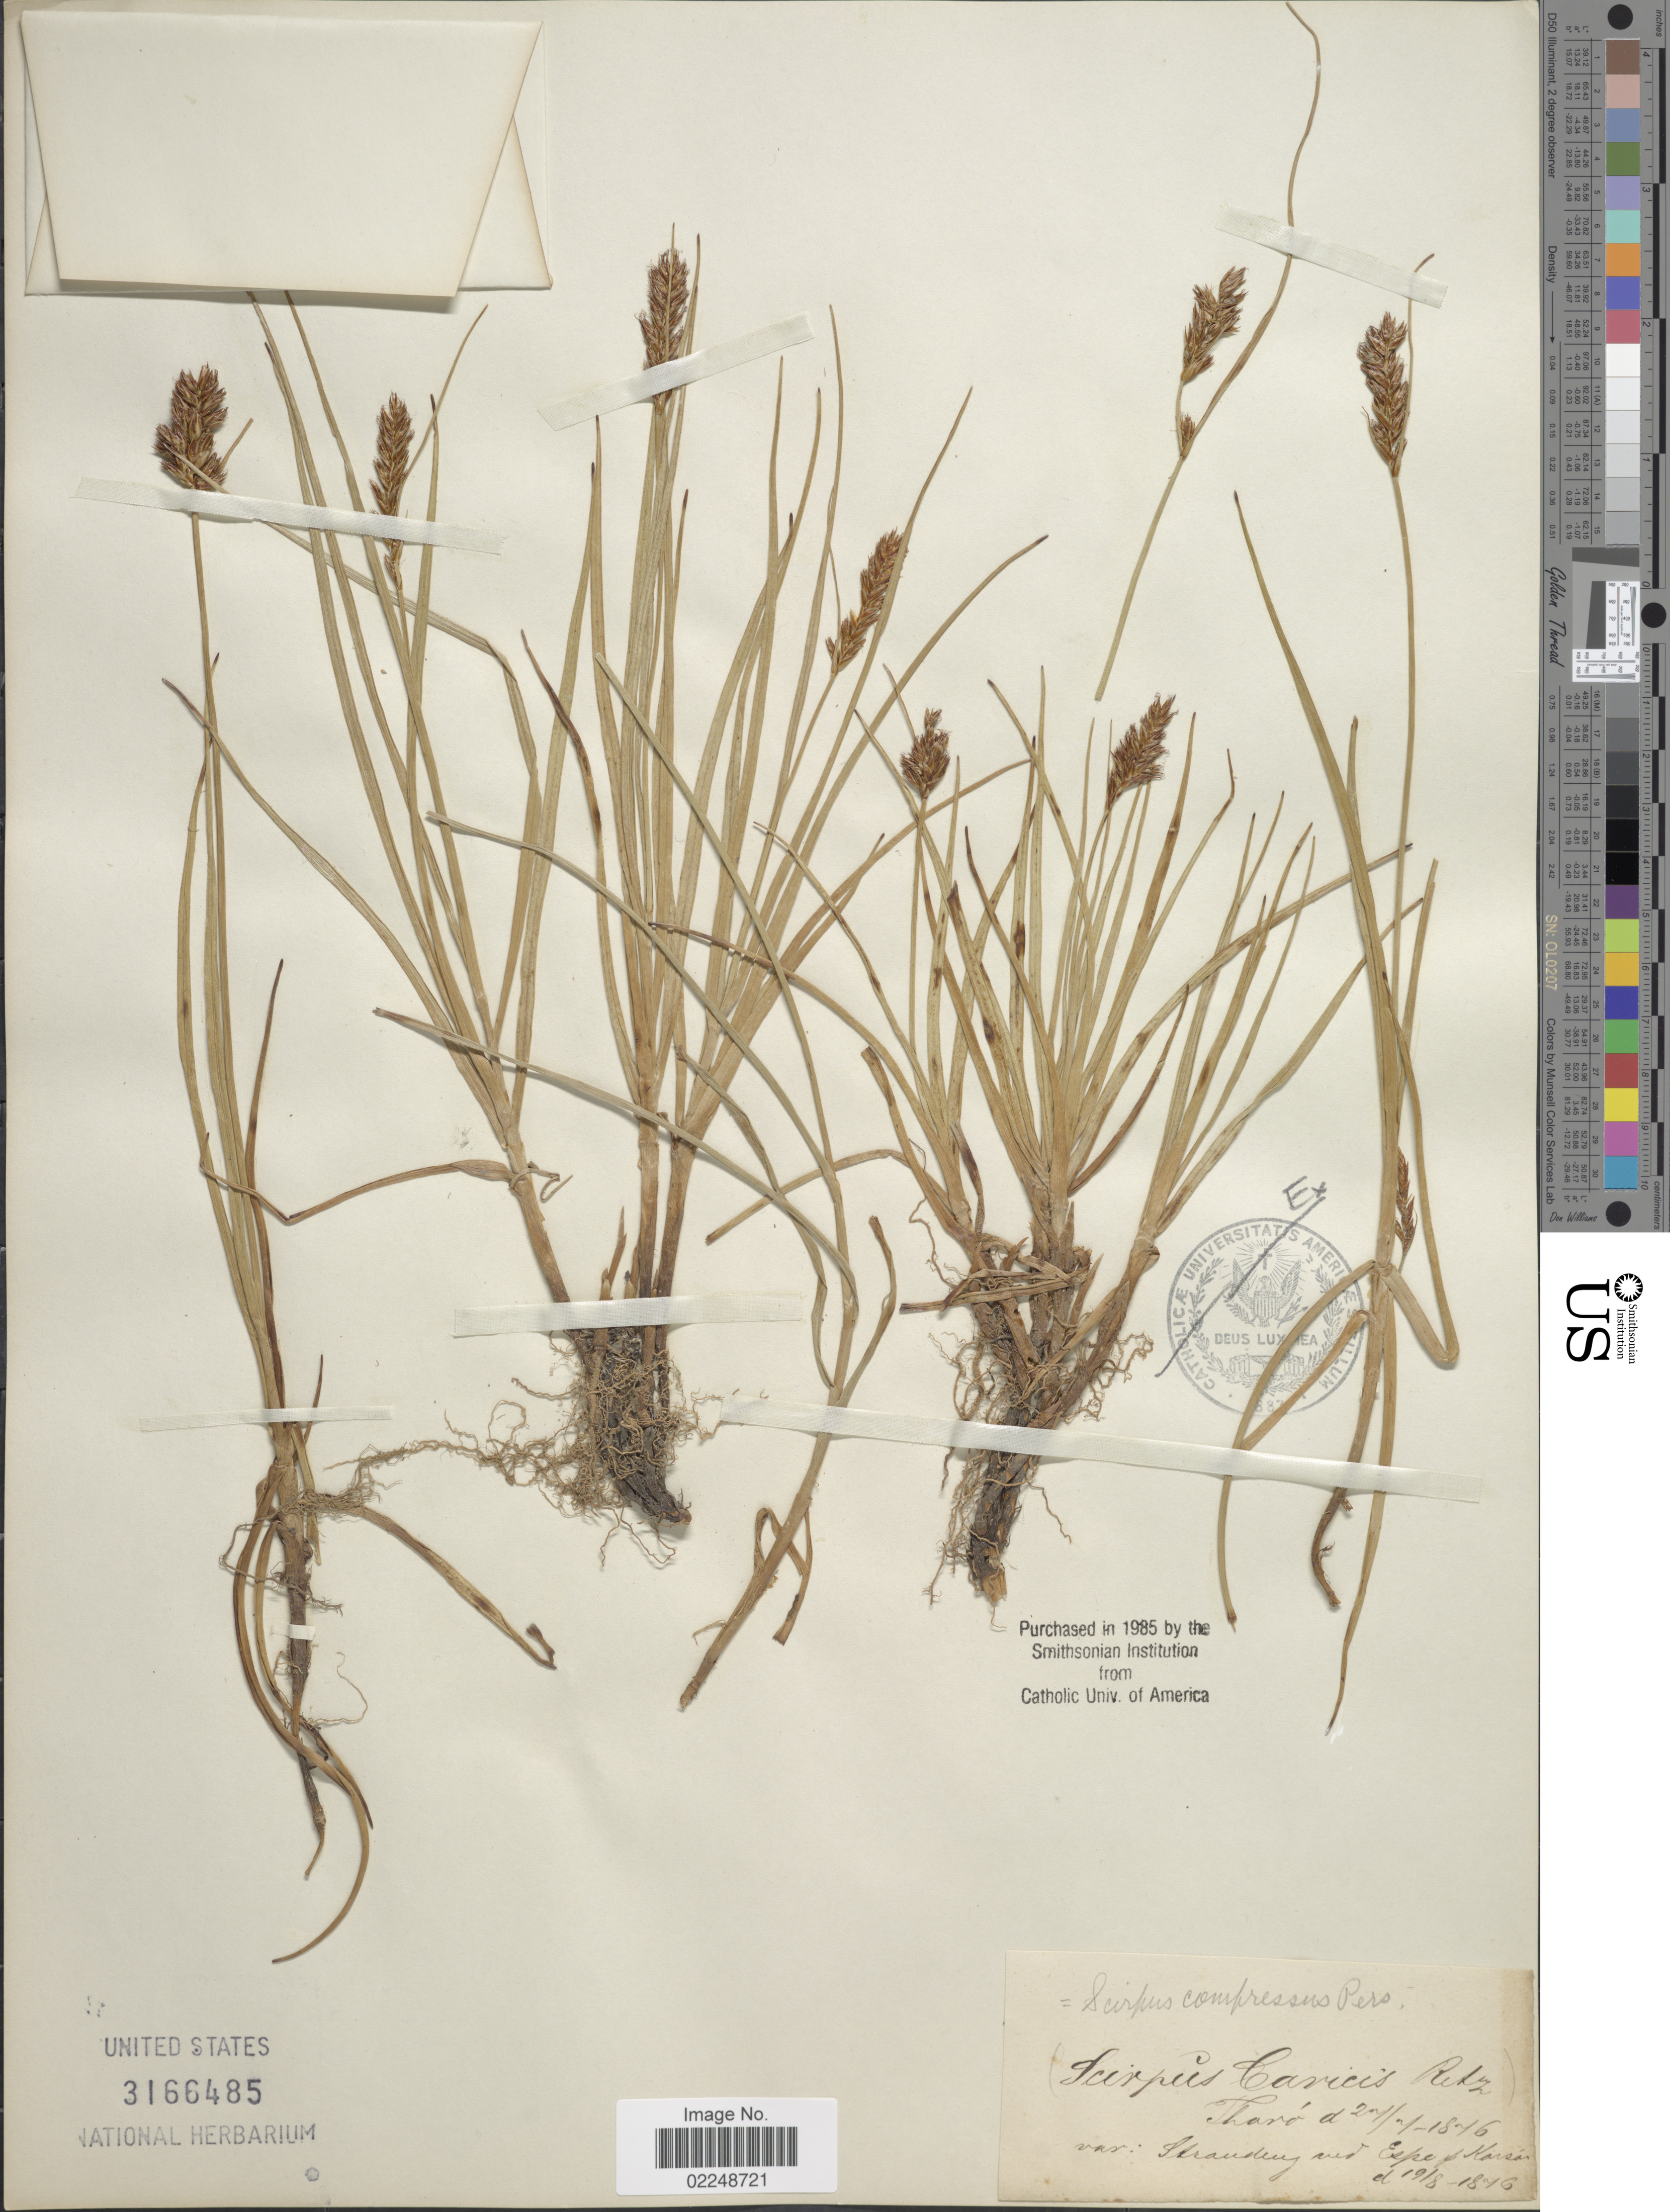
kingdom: Plantae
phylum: Tracheophyta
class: Liliopsida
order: Poales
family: Cyperaceae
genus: Blysmus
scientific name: Blysmus compressus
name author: (L.) Panzer ex Link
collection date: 1876-08-19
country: Pakistan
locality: Straudeny aud Espe Karsan [interpreted]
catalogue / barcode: US 3166485